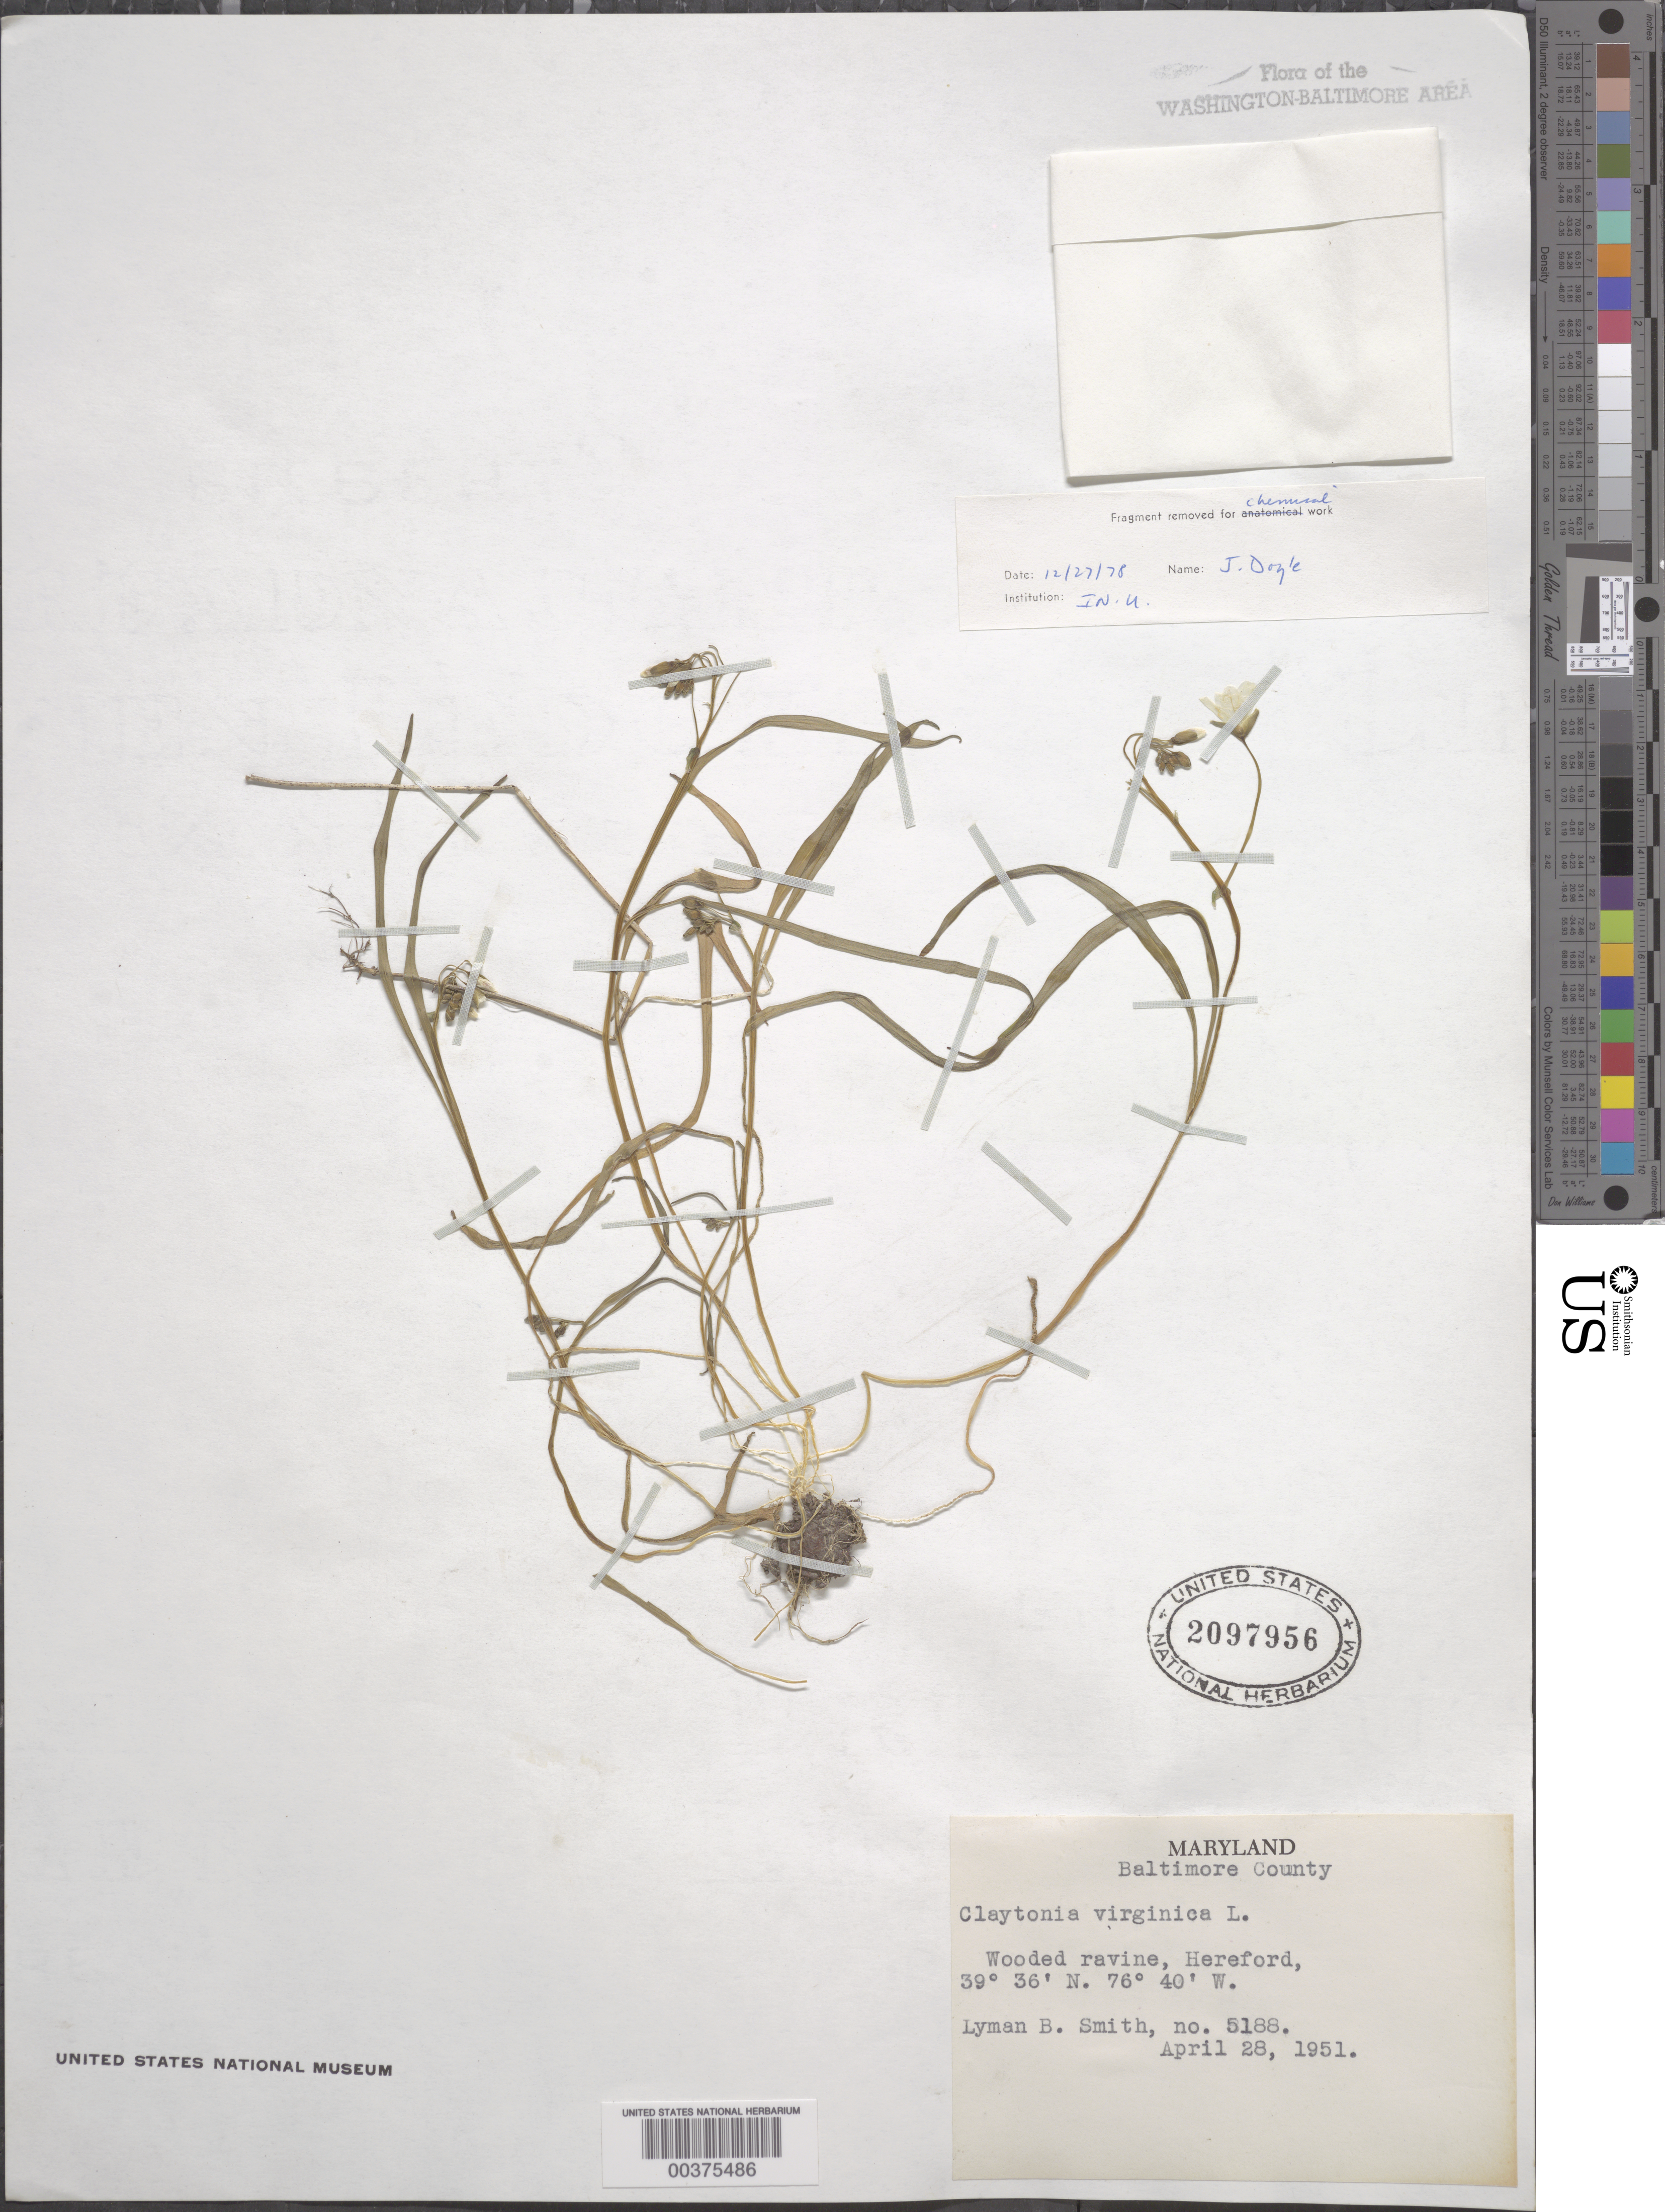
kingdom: Plantae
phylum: Tracheophyta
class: Magnoliopsida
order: Caryophyllales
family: Montiaceae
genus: Claytonia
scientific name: Claytonia virginica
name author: L.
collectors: L. Smith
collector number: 5188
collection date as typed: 28 Apr 1951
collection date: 1951-04-28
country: United States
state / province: Maryland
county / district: Baltimore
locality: Hereford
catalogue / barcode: US 2097956